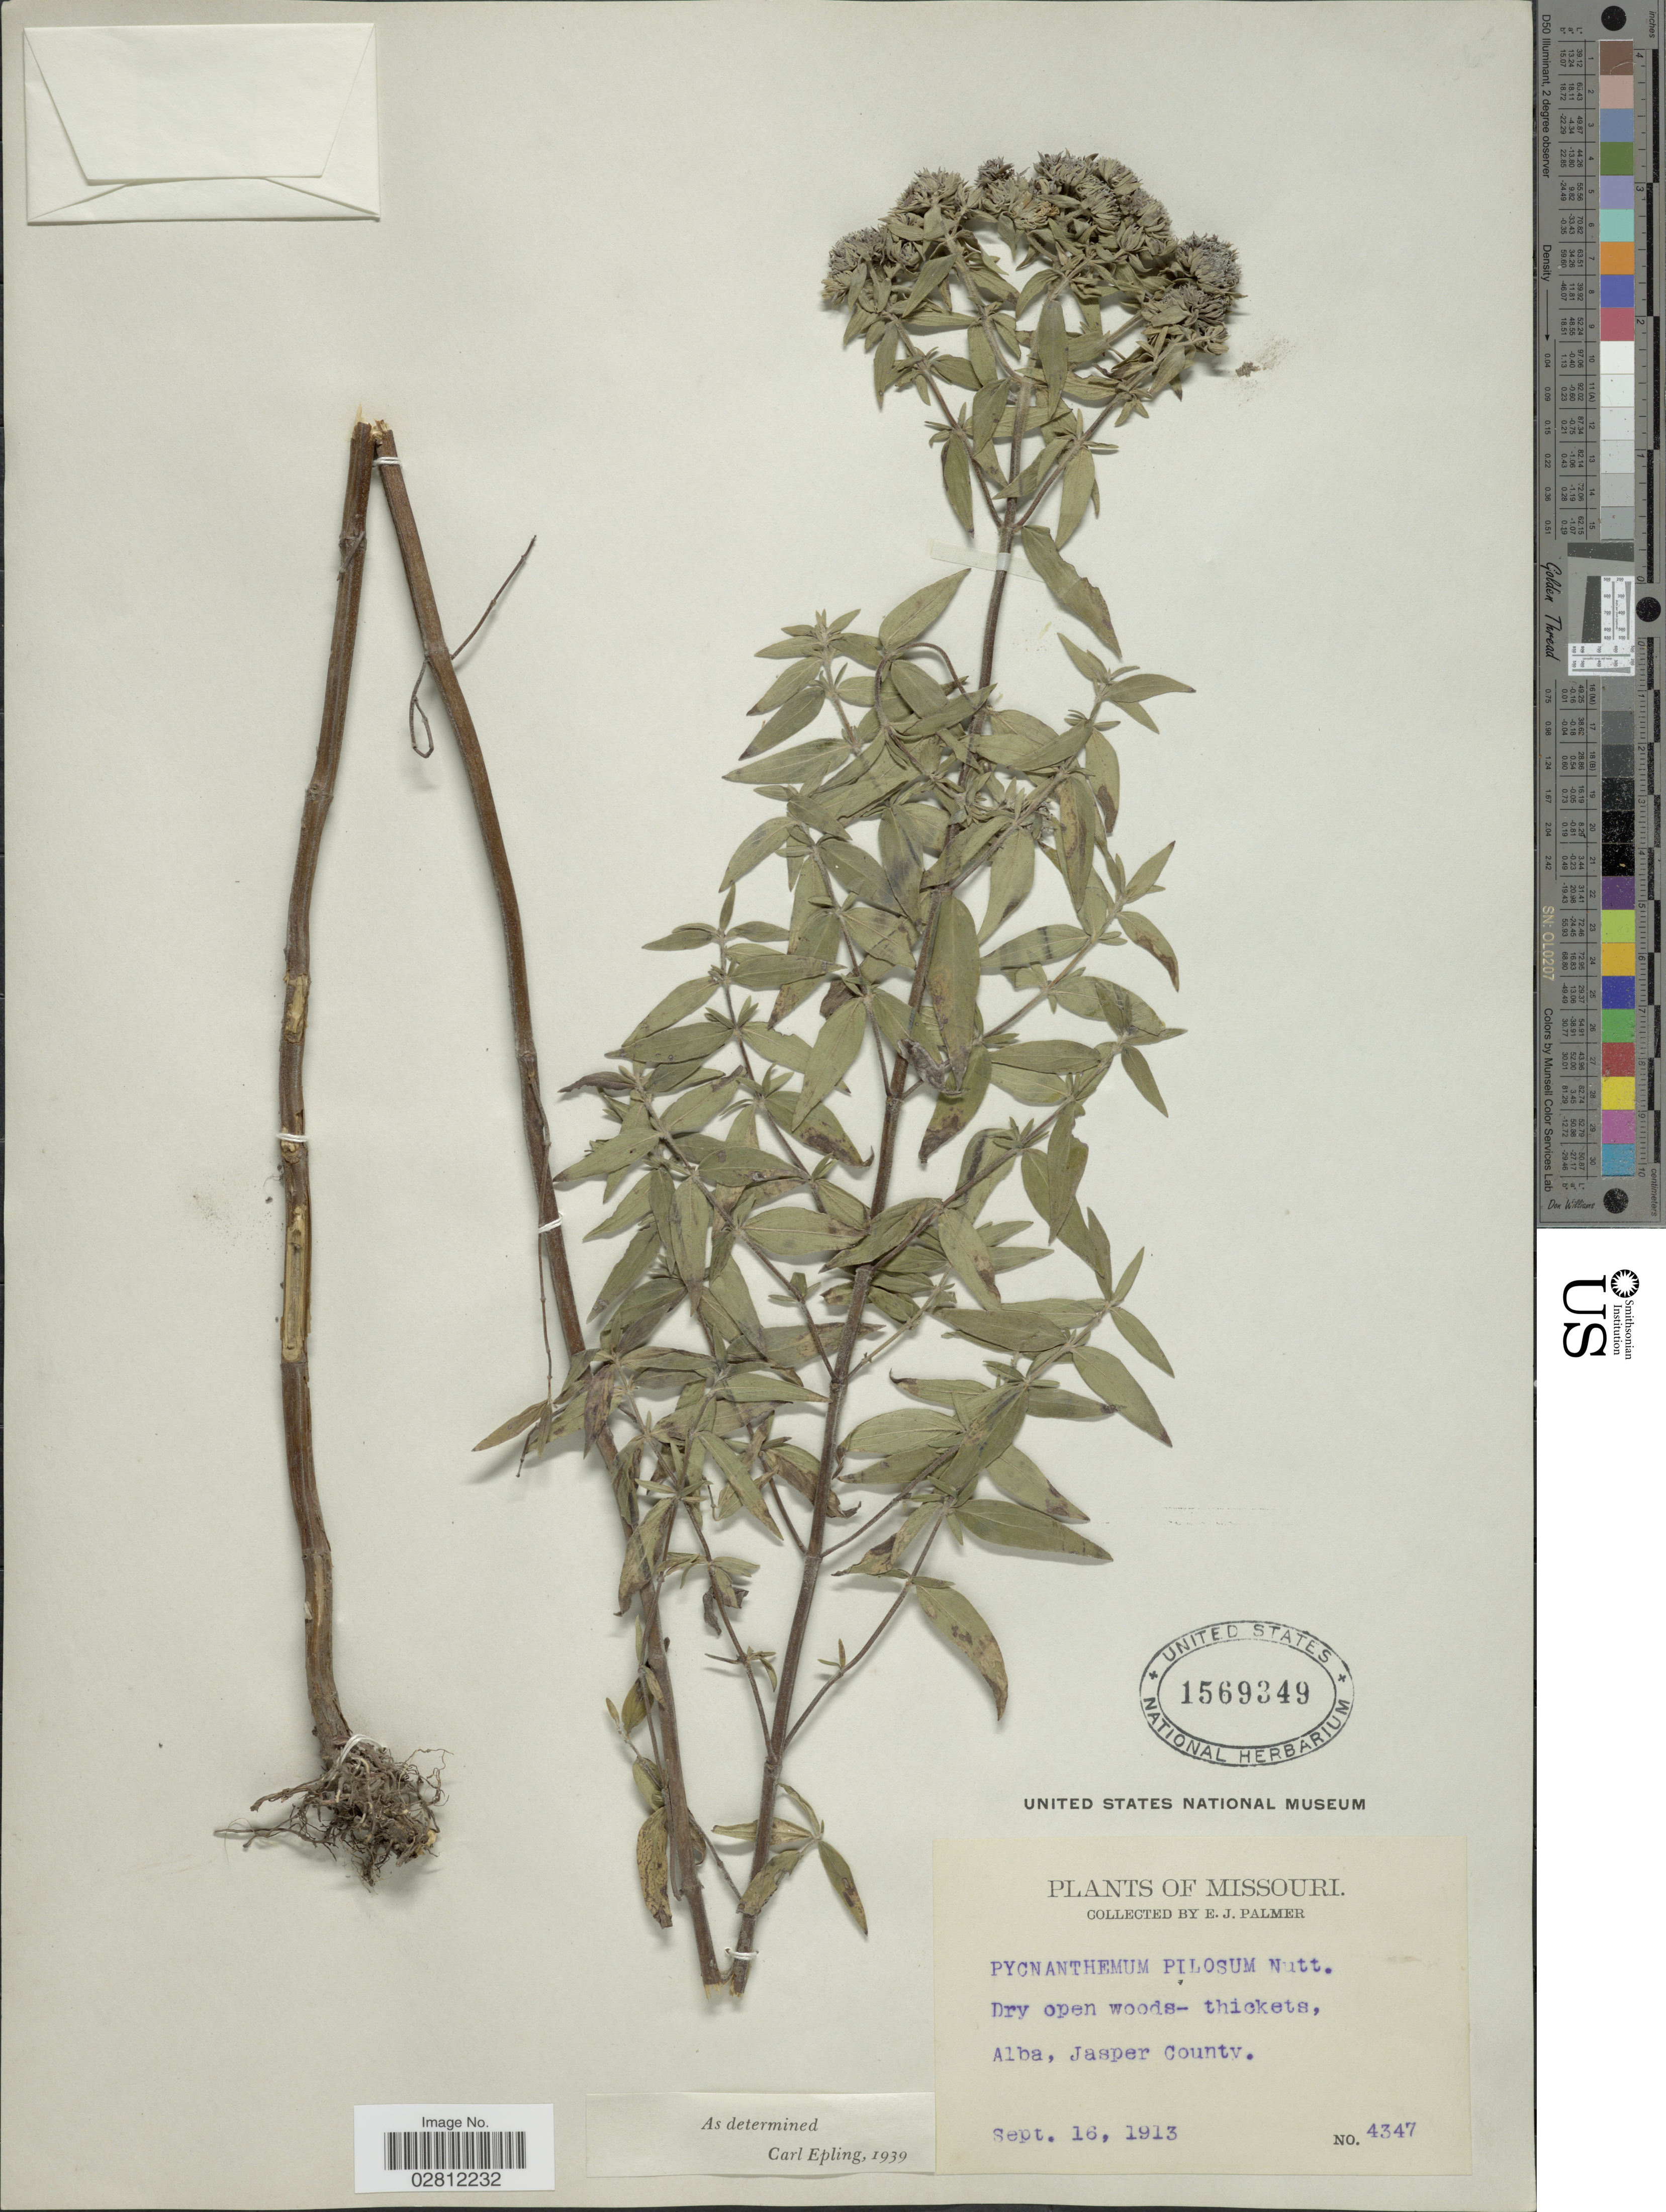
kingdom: Plantae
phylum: Tracheophyta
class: Magnoliopsida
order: Lamiales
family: Lamiaceae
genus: Pycnanthemum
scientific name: Pycnanthemum pilosum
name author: Nutt.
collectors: E. J. Palmer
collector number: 4347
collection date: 1913-09-16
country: United States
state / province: Missouri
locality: Alba, Jasper County.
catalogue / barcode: US 1569349